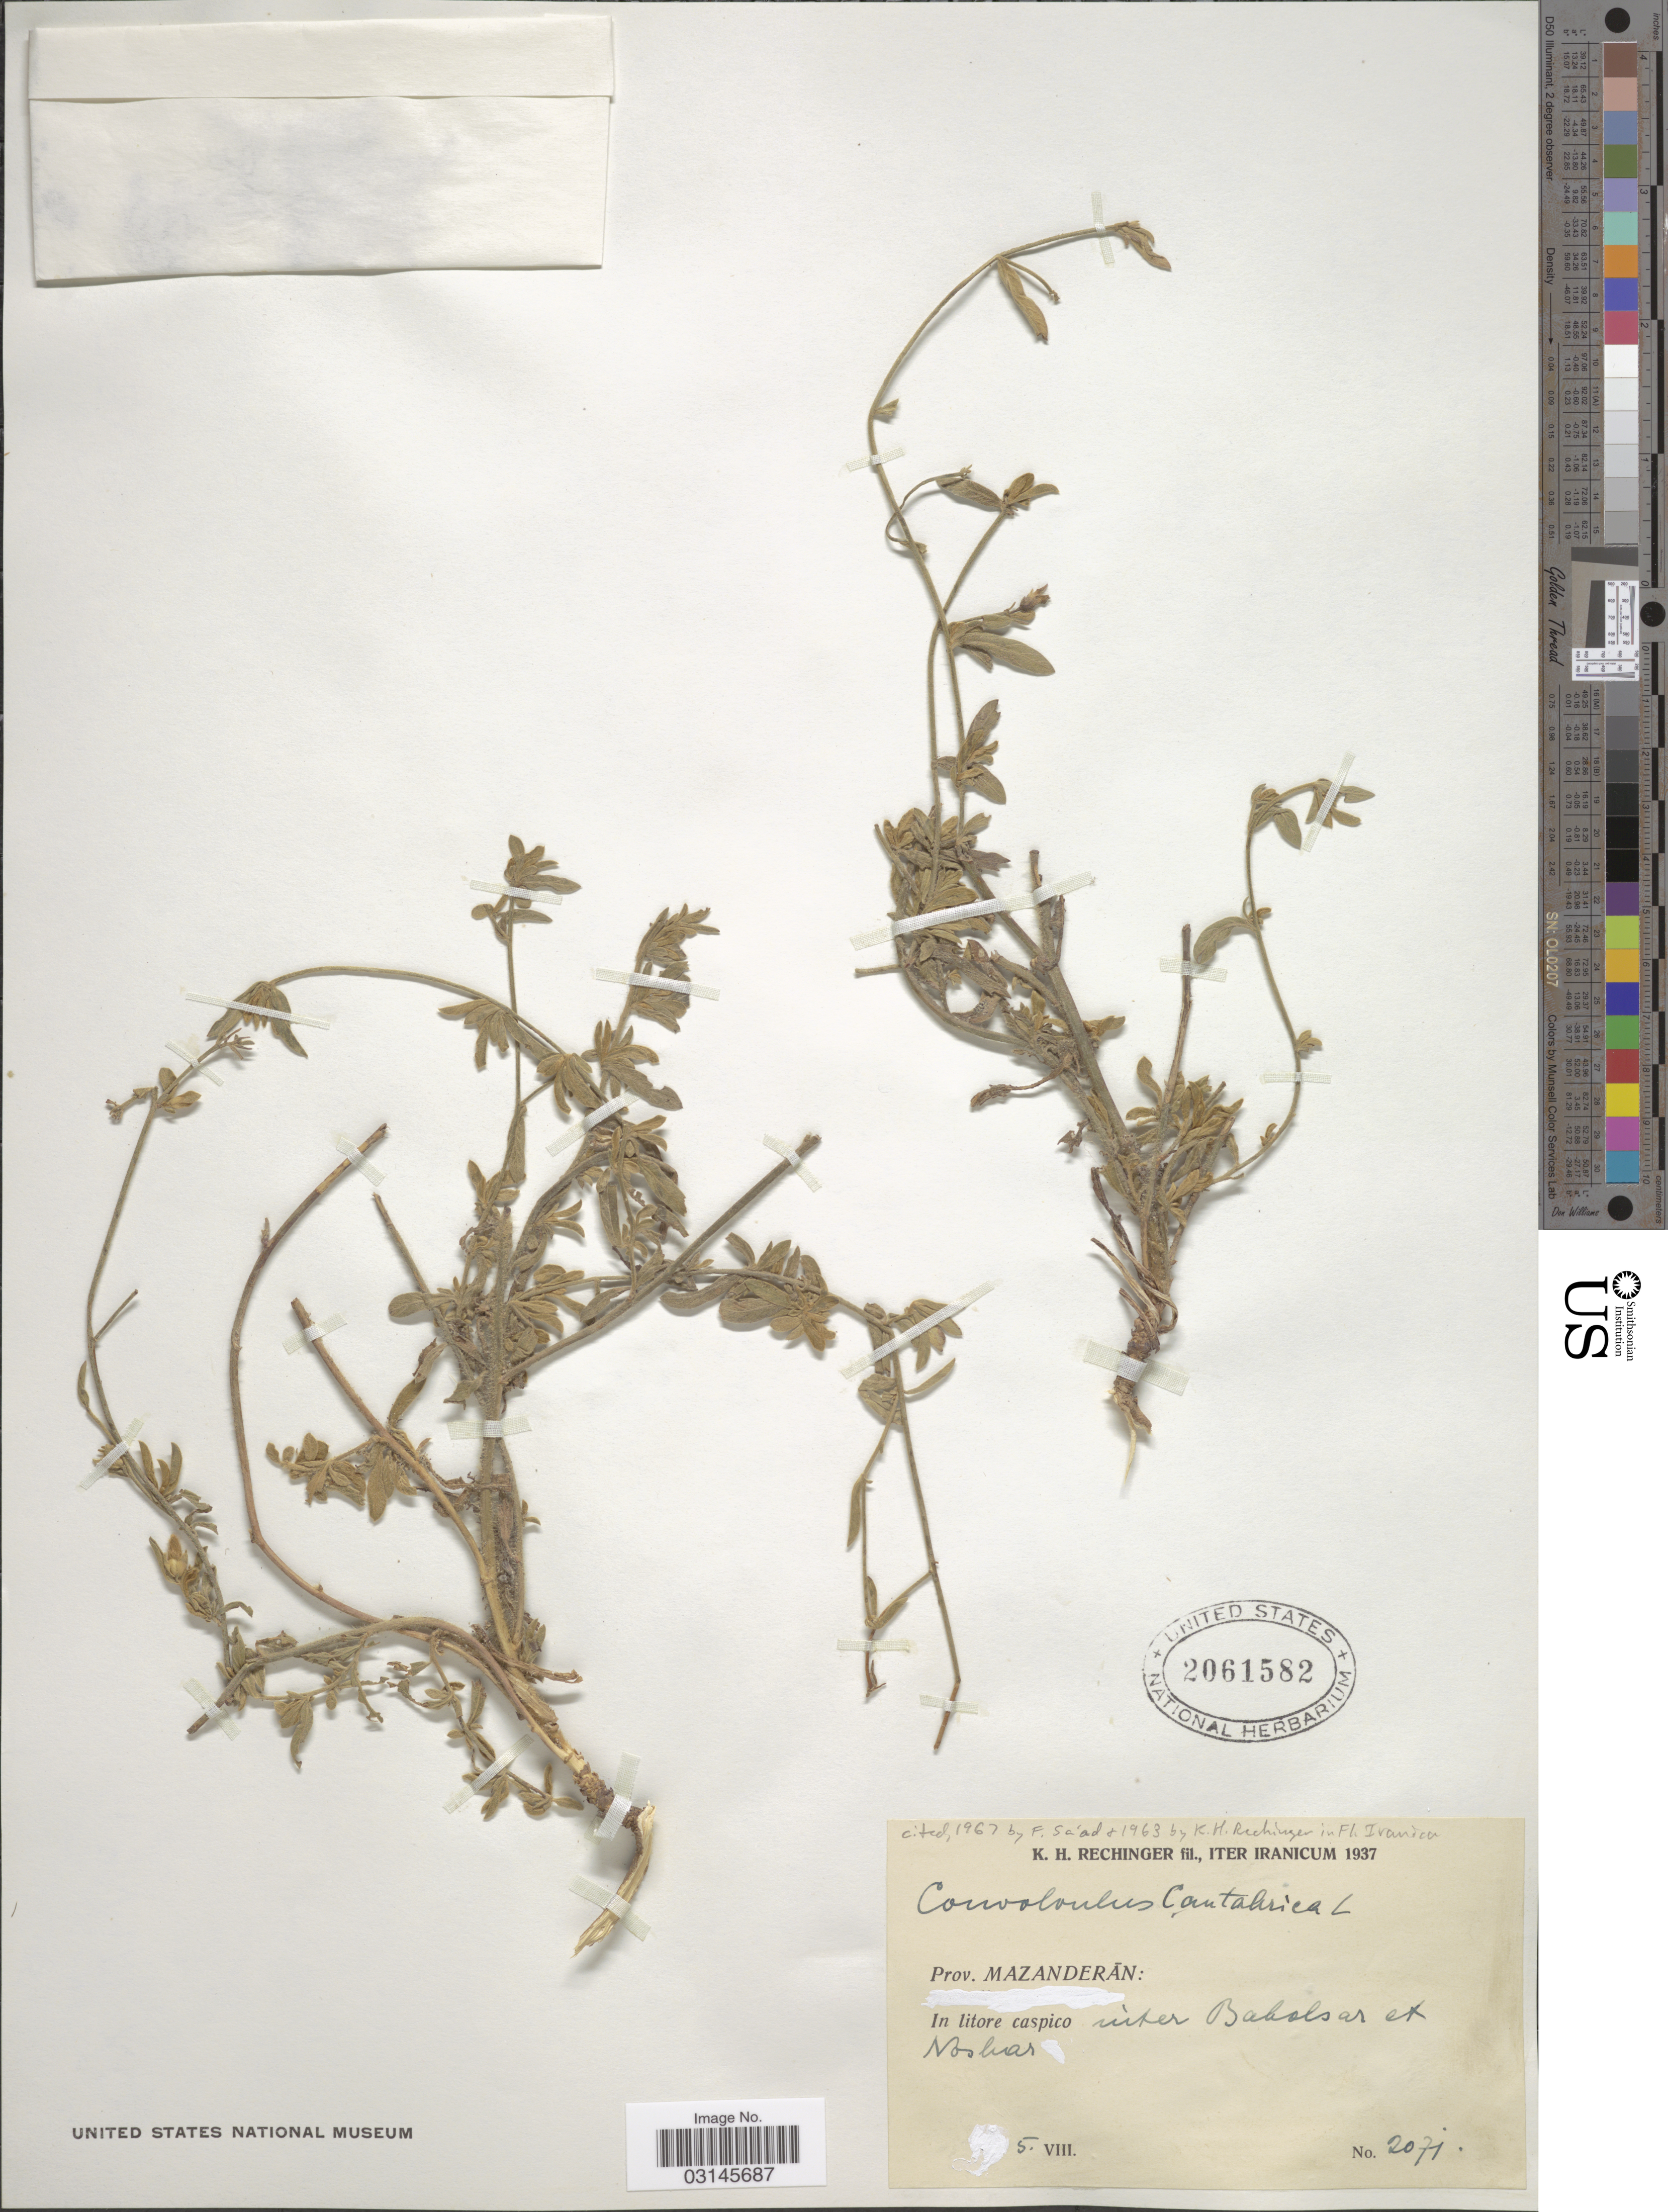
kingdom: Plantae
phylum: Tracheophyta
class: Magnoliopsida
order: Solanales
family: Convolvulaceae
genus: Convolvulus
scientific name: Convolvulus cantabrica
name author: L.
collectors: K. H. Rechinger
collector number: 2071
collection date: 1937-08-05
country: Iran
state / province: Mazandaran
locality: In litore caspico inter Babolsar et Noshar.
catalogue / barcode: US 2061582